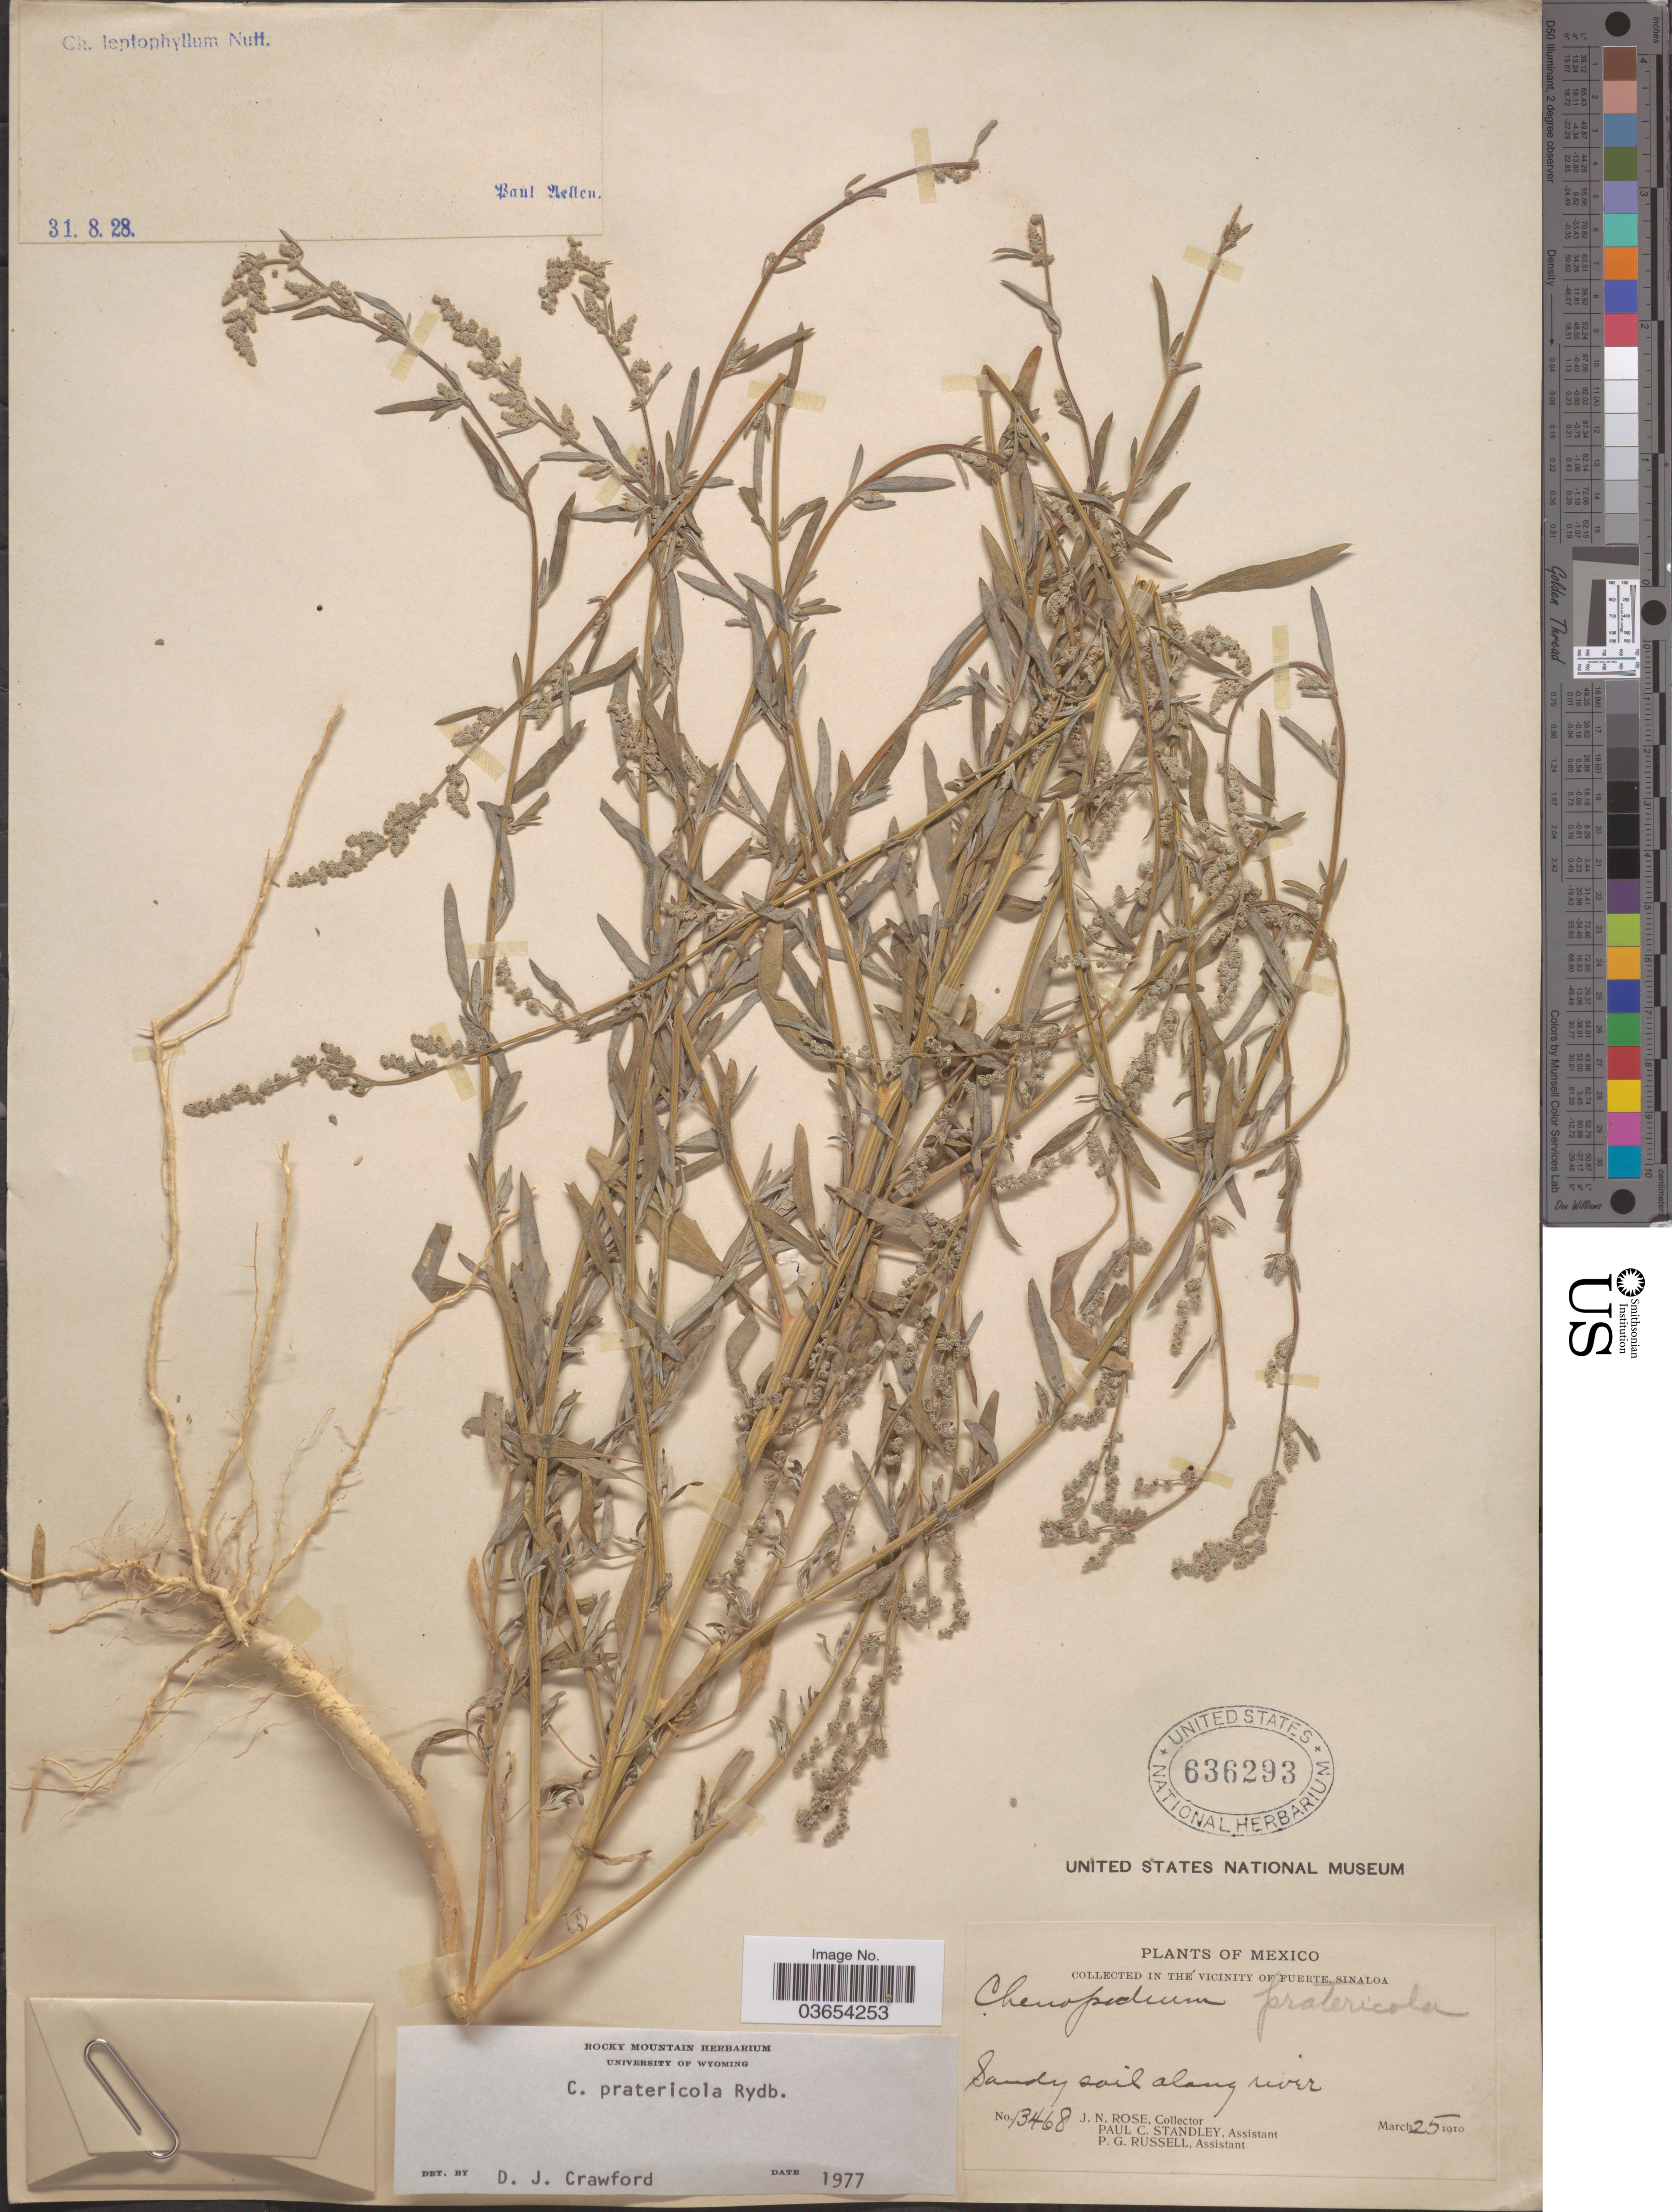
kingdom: Plantae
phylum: Tracheophyta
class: Magnoliopsida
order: Caryophyllales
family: Amaranthaceae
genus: Chenopodium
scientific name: Chenopodium pratericola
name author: Rydb.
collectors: J. N. Rose, P. C. Standley & P. G. Russell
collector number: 13468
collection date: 1910-03-25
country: Mexico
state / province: Sinaloa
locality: In the vicinity of Fuerte.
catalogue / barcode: US 636293